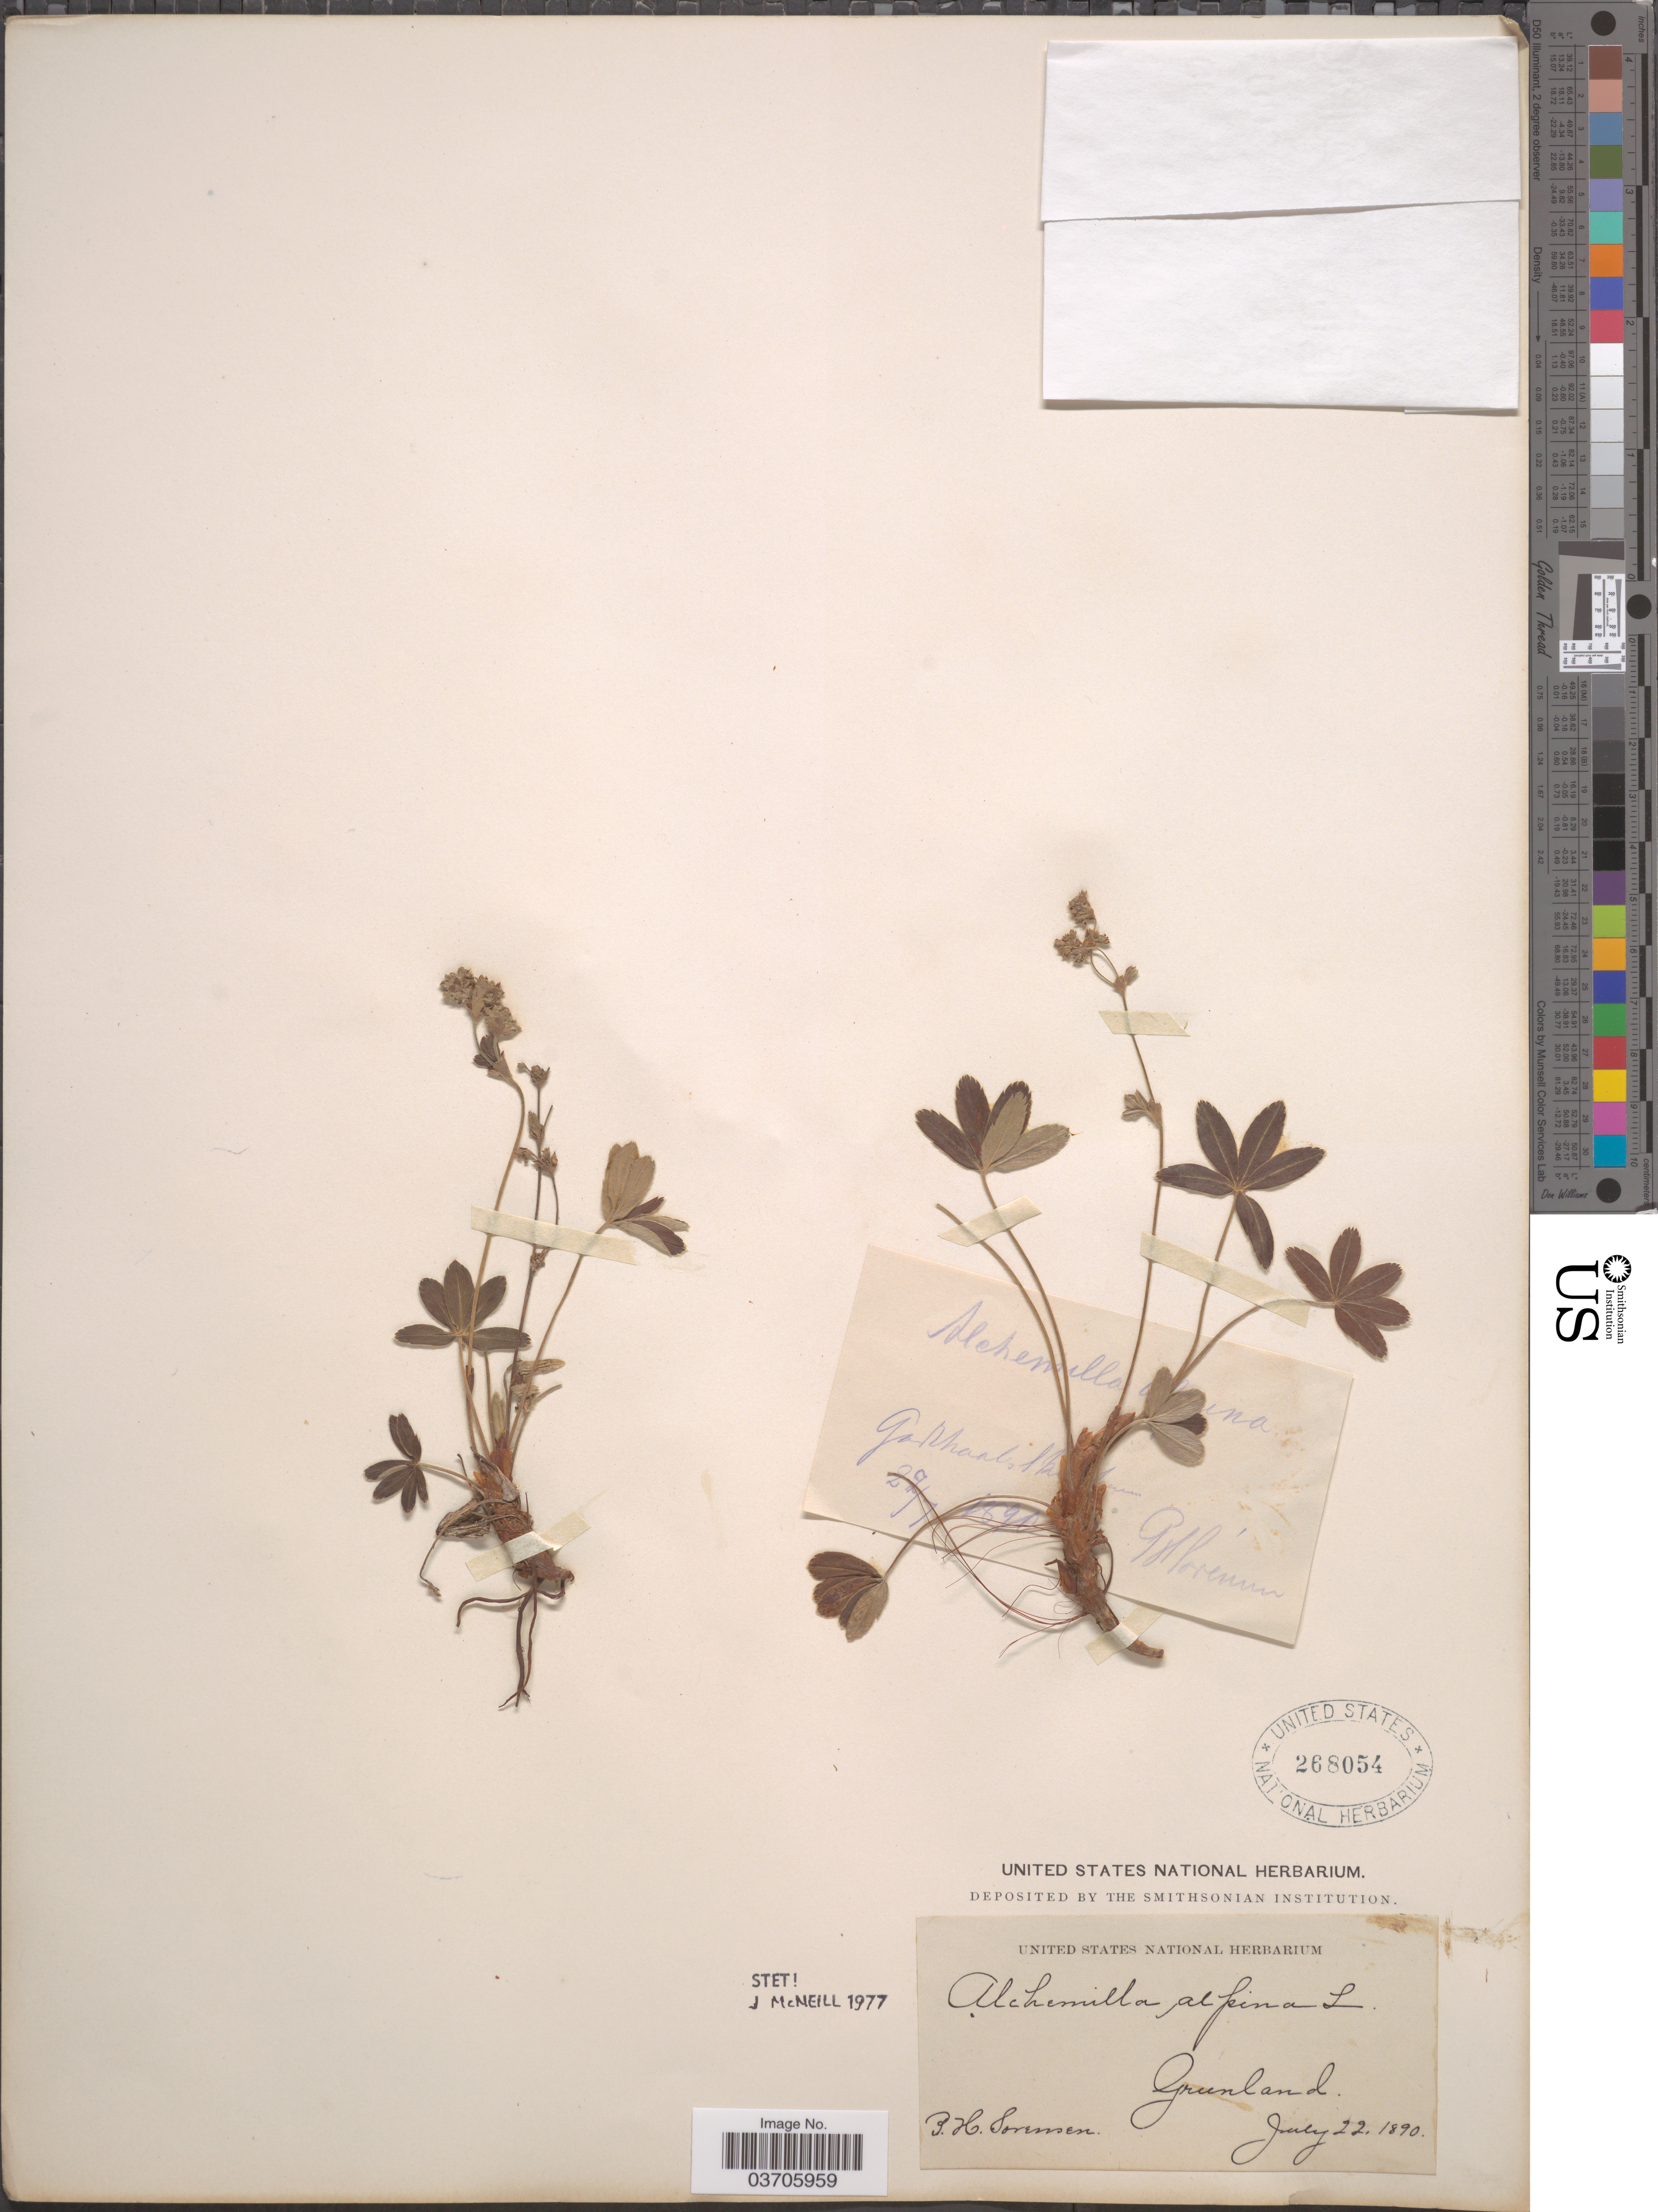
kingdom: Plantae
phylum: Tracheophyta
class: Magnoliopsida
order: Rosales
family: Rosaceae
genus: Alchemilla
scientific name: Alchemilla alpina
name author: L.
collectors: P. Sorensen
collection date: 1890-07-22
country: Greenland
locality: [illegible text]haals Sk[illegible text].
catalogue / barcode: US 268054